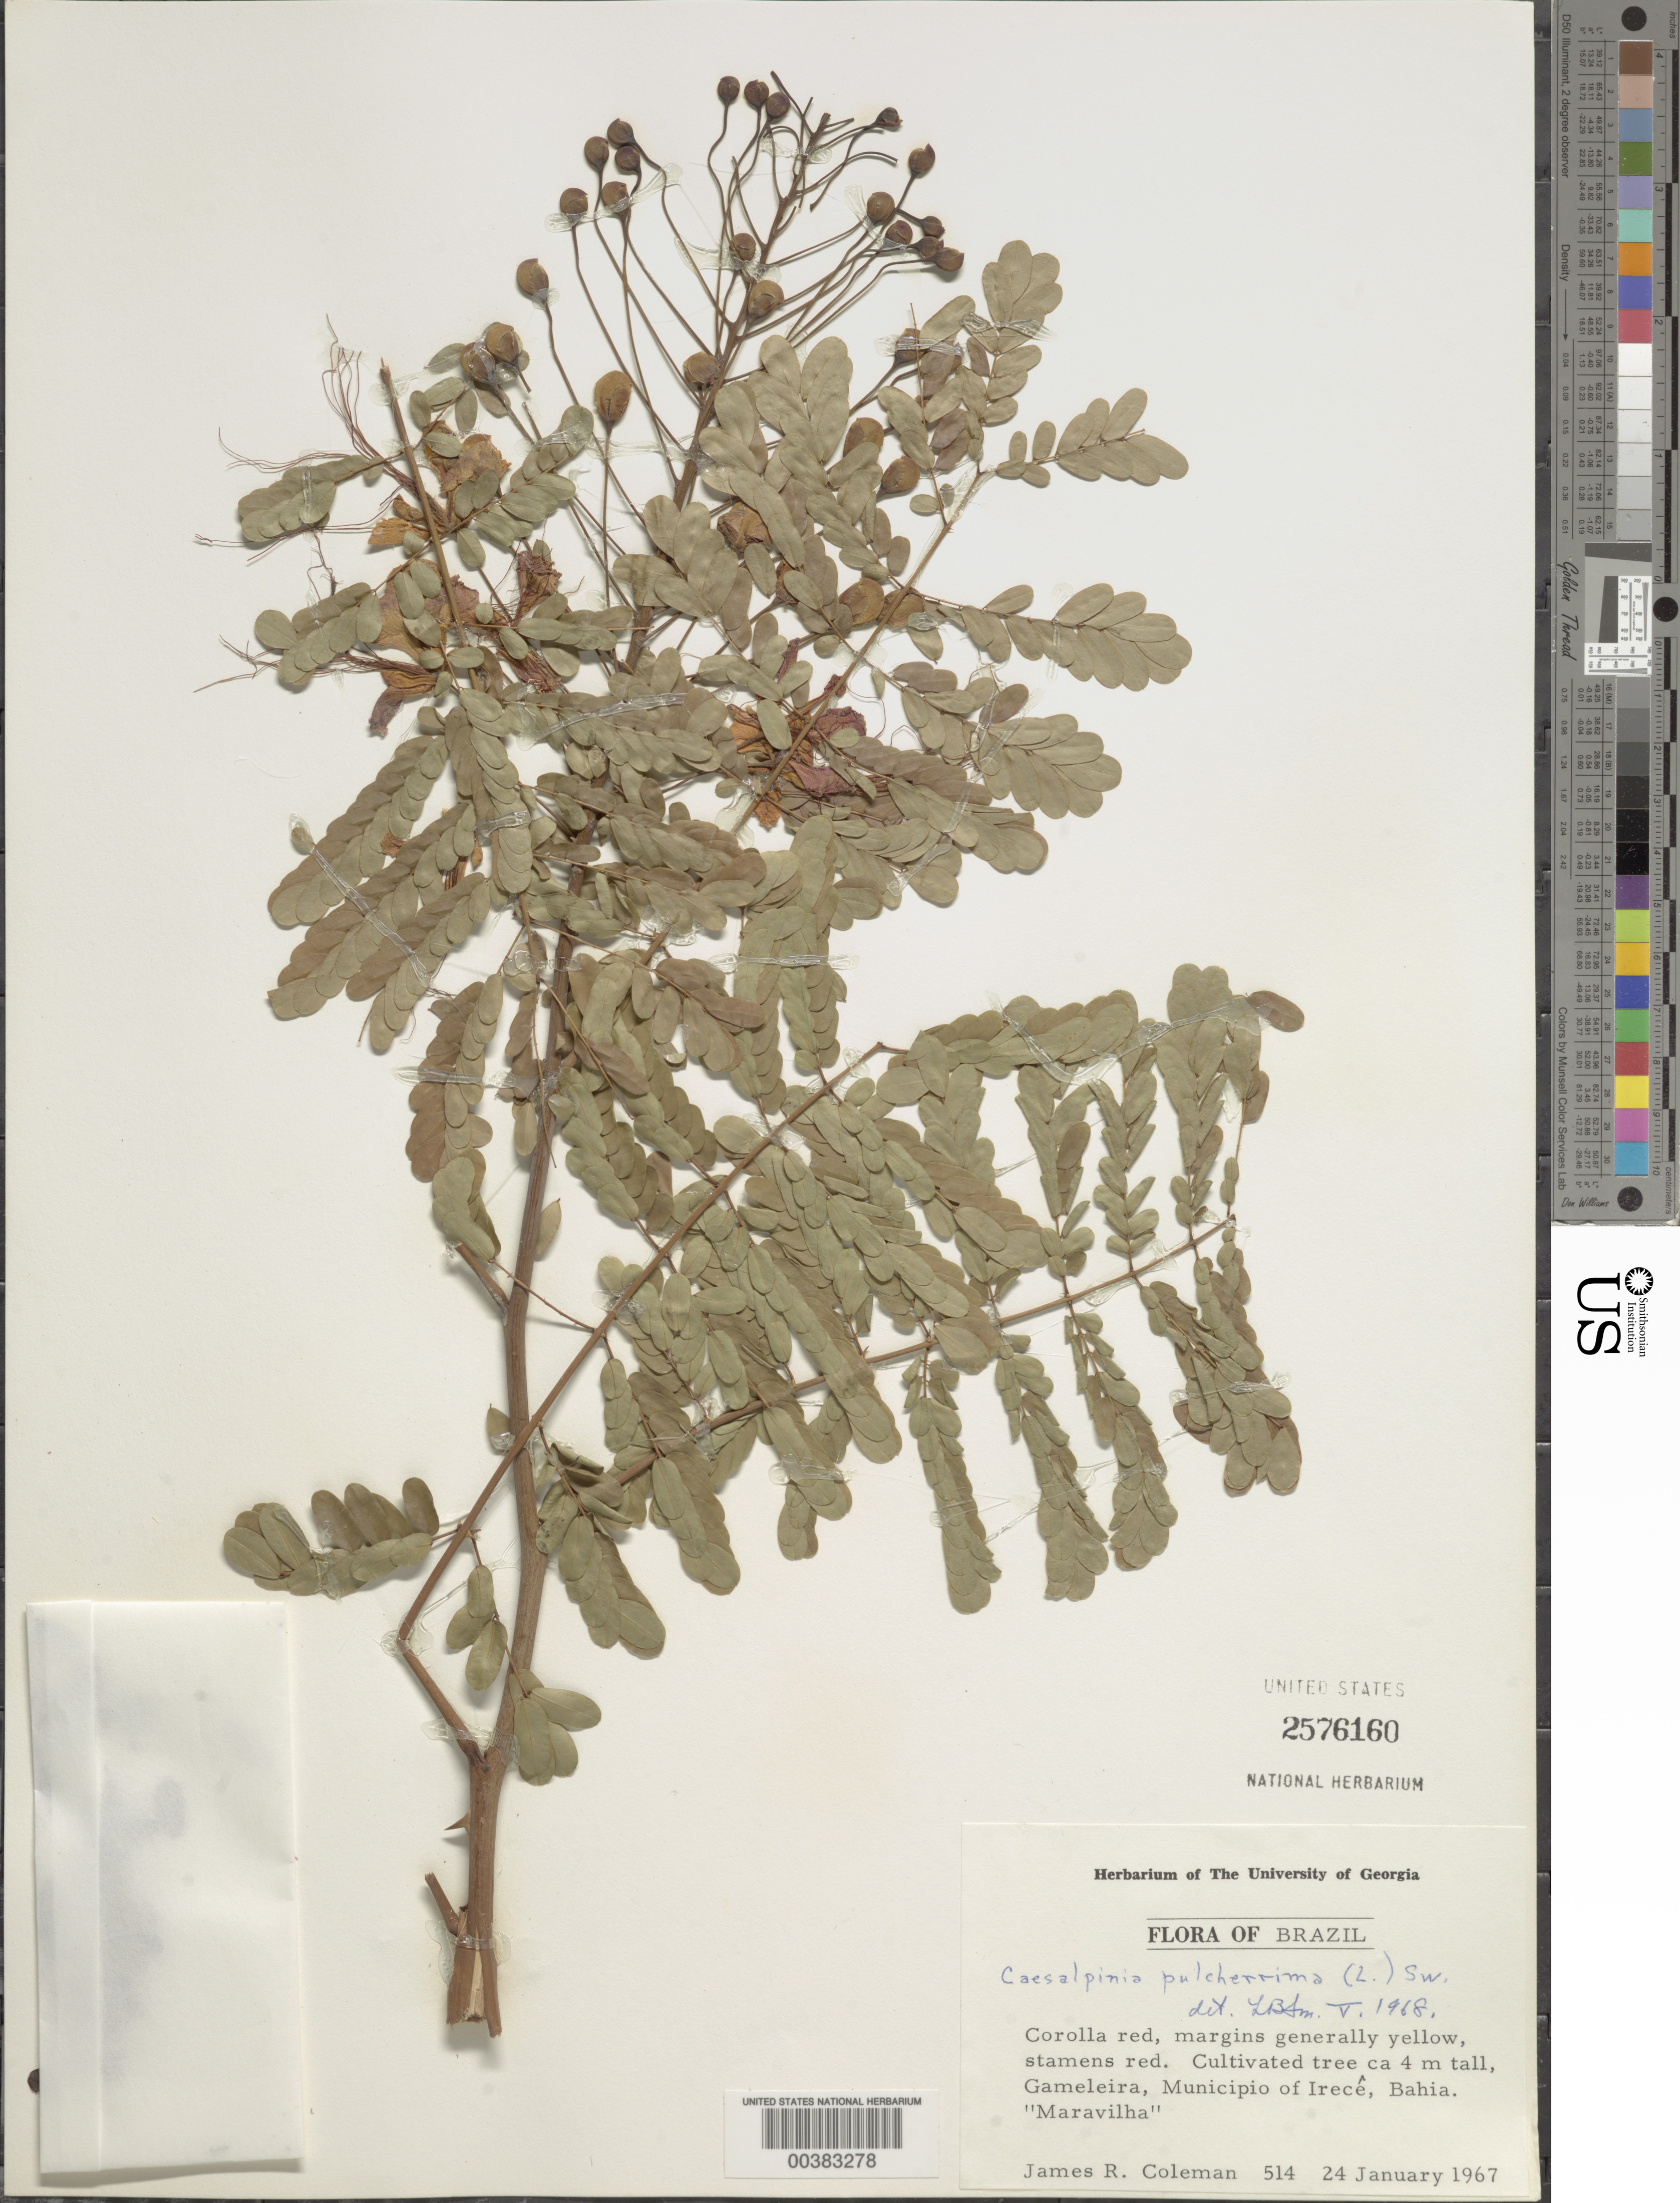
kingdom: Plantae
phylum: Tracheophyta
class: Magnoliopsida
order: Fabales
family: Fabaceae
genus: Caesalpinia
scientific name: Caesalpinia pulcherrima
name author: (L.) Sw.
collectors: W. Weingart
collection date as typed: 09 Apr 1914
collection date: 1914-04-09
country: Germany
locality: Gorgenthal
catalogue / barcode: US 2576160